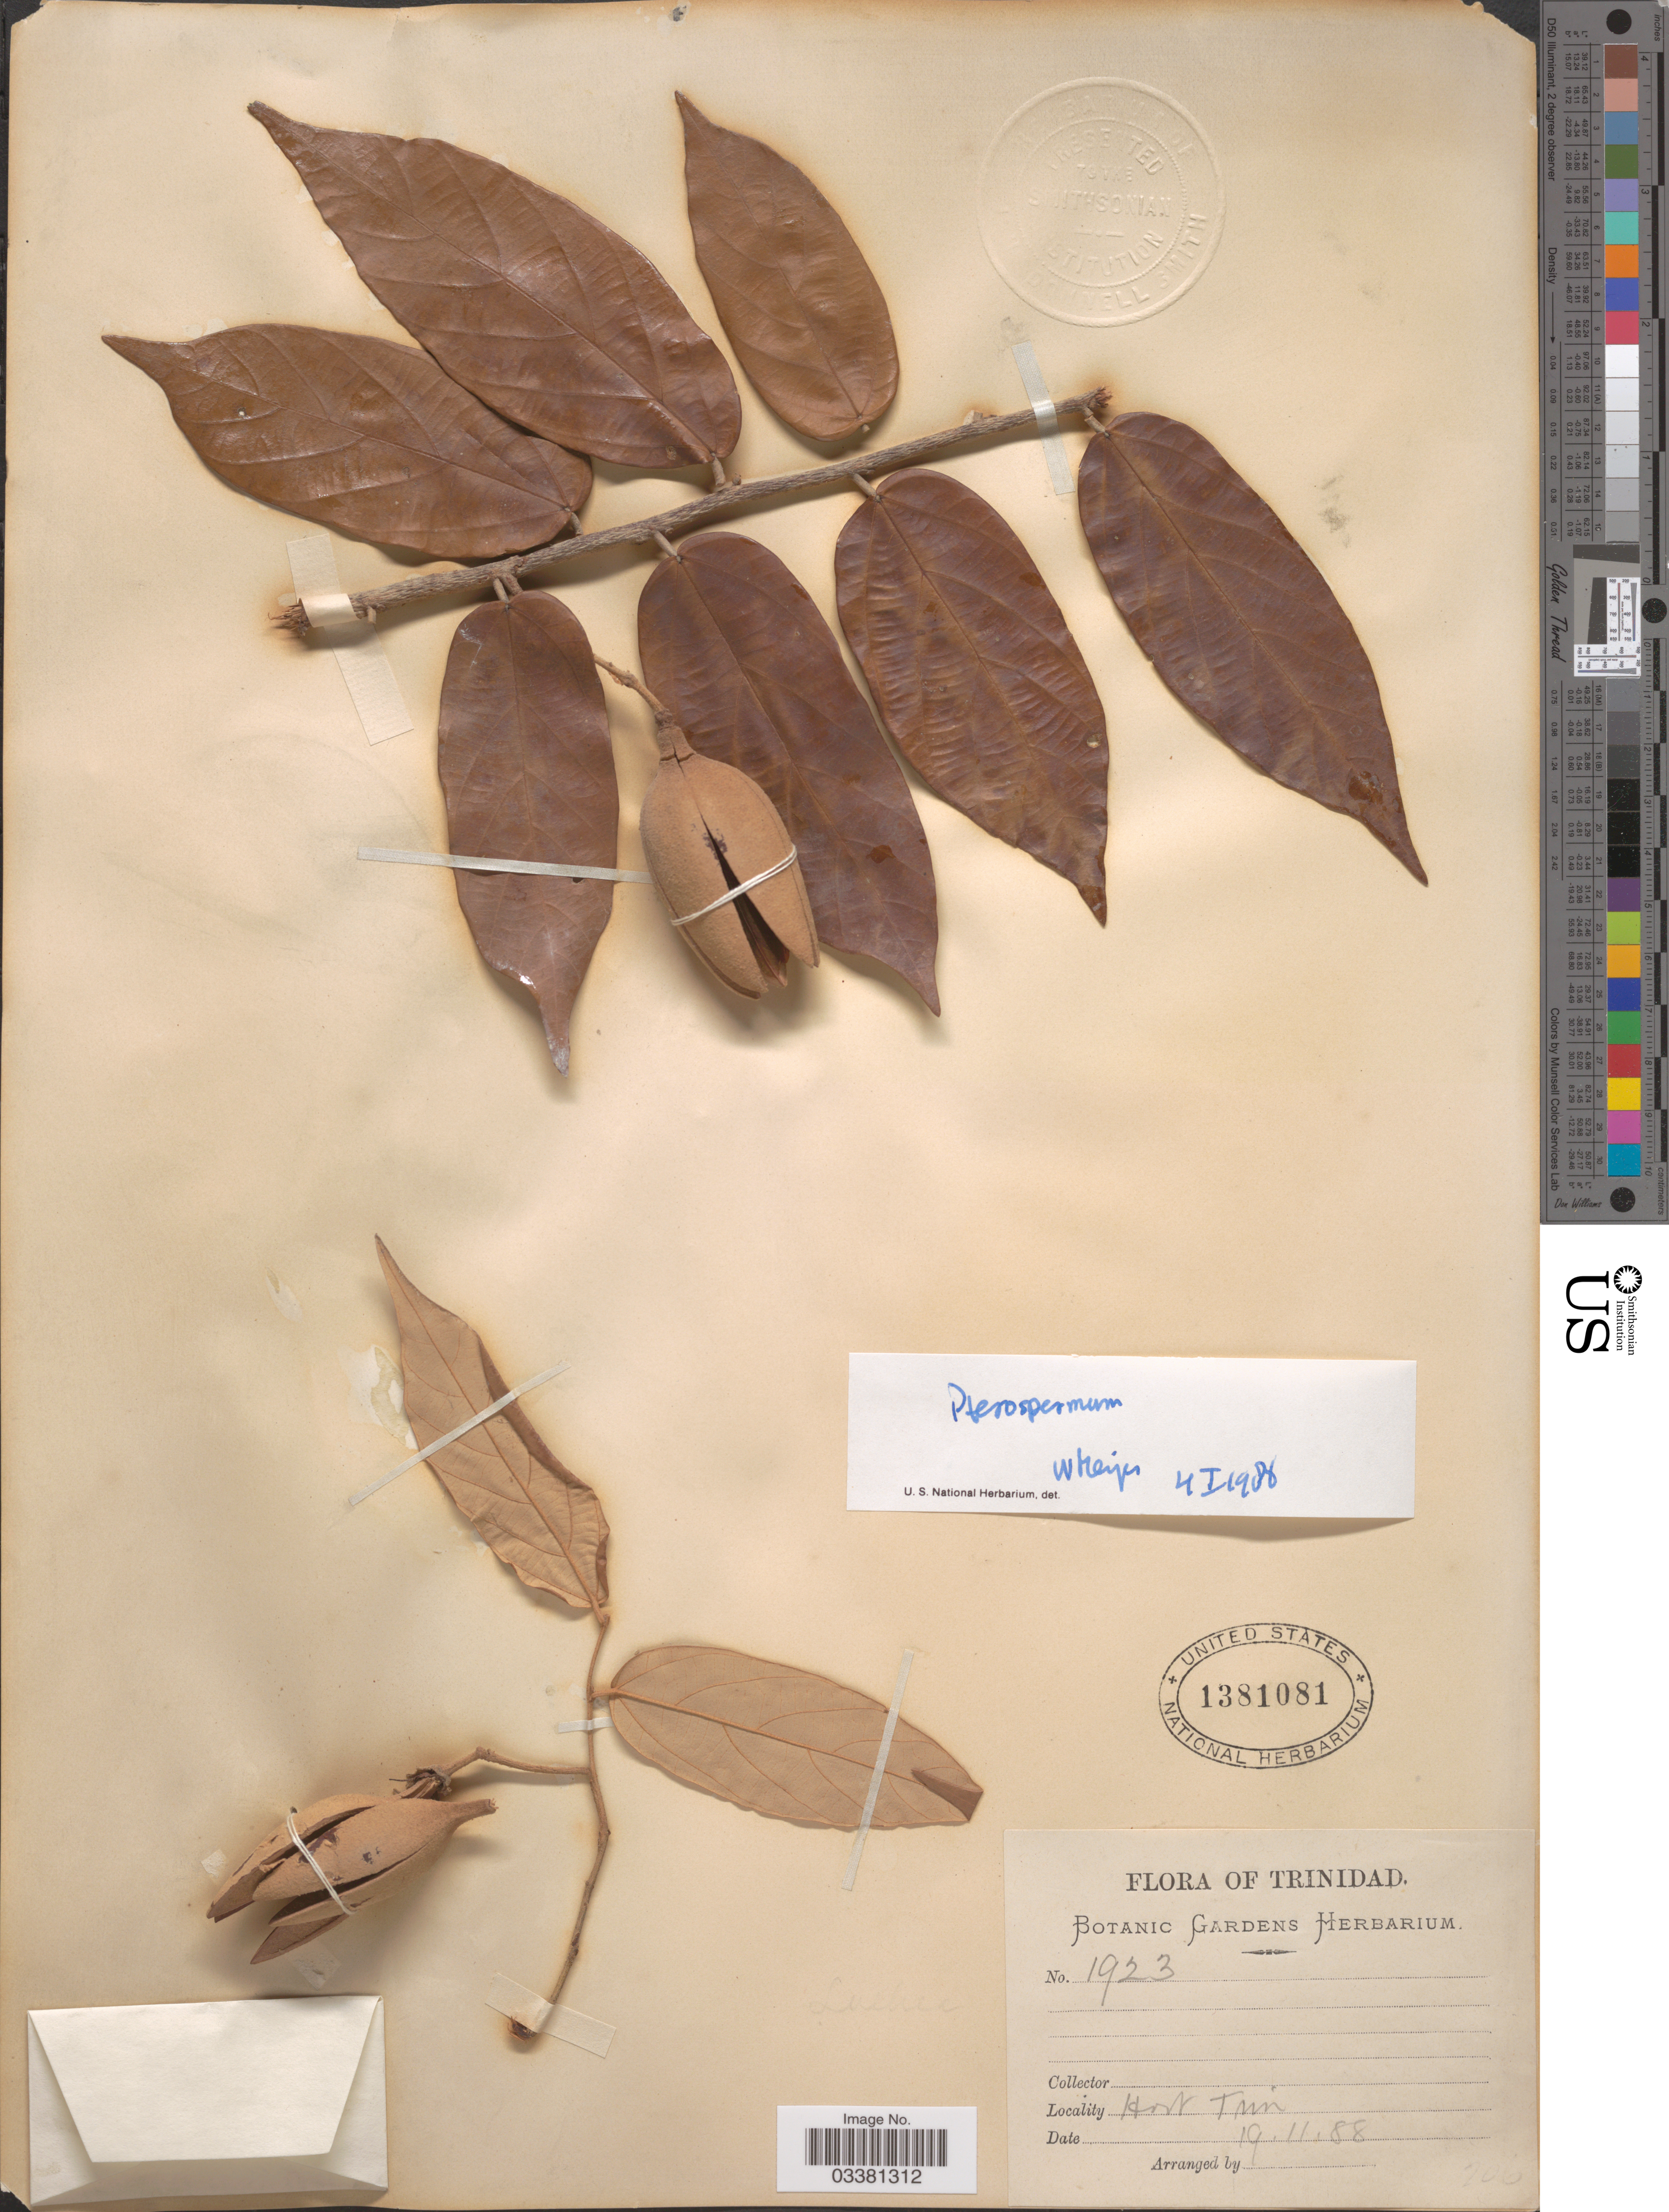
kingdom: Plantae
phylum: Tracheophyta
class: Magnoliopsida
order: Malvales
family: Malvaceae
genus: Pterospermum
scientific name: Pterospermum sp.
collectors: ex herb. Botanic Gardens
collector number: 1923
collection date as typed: Transcribed d/m/y: 19/11/88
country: Trinidad and Tobago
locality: Trinidad. Hort. Trin.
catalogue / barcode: US 1381081